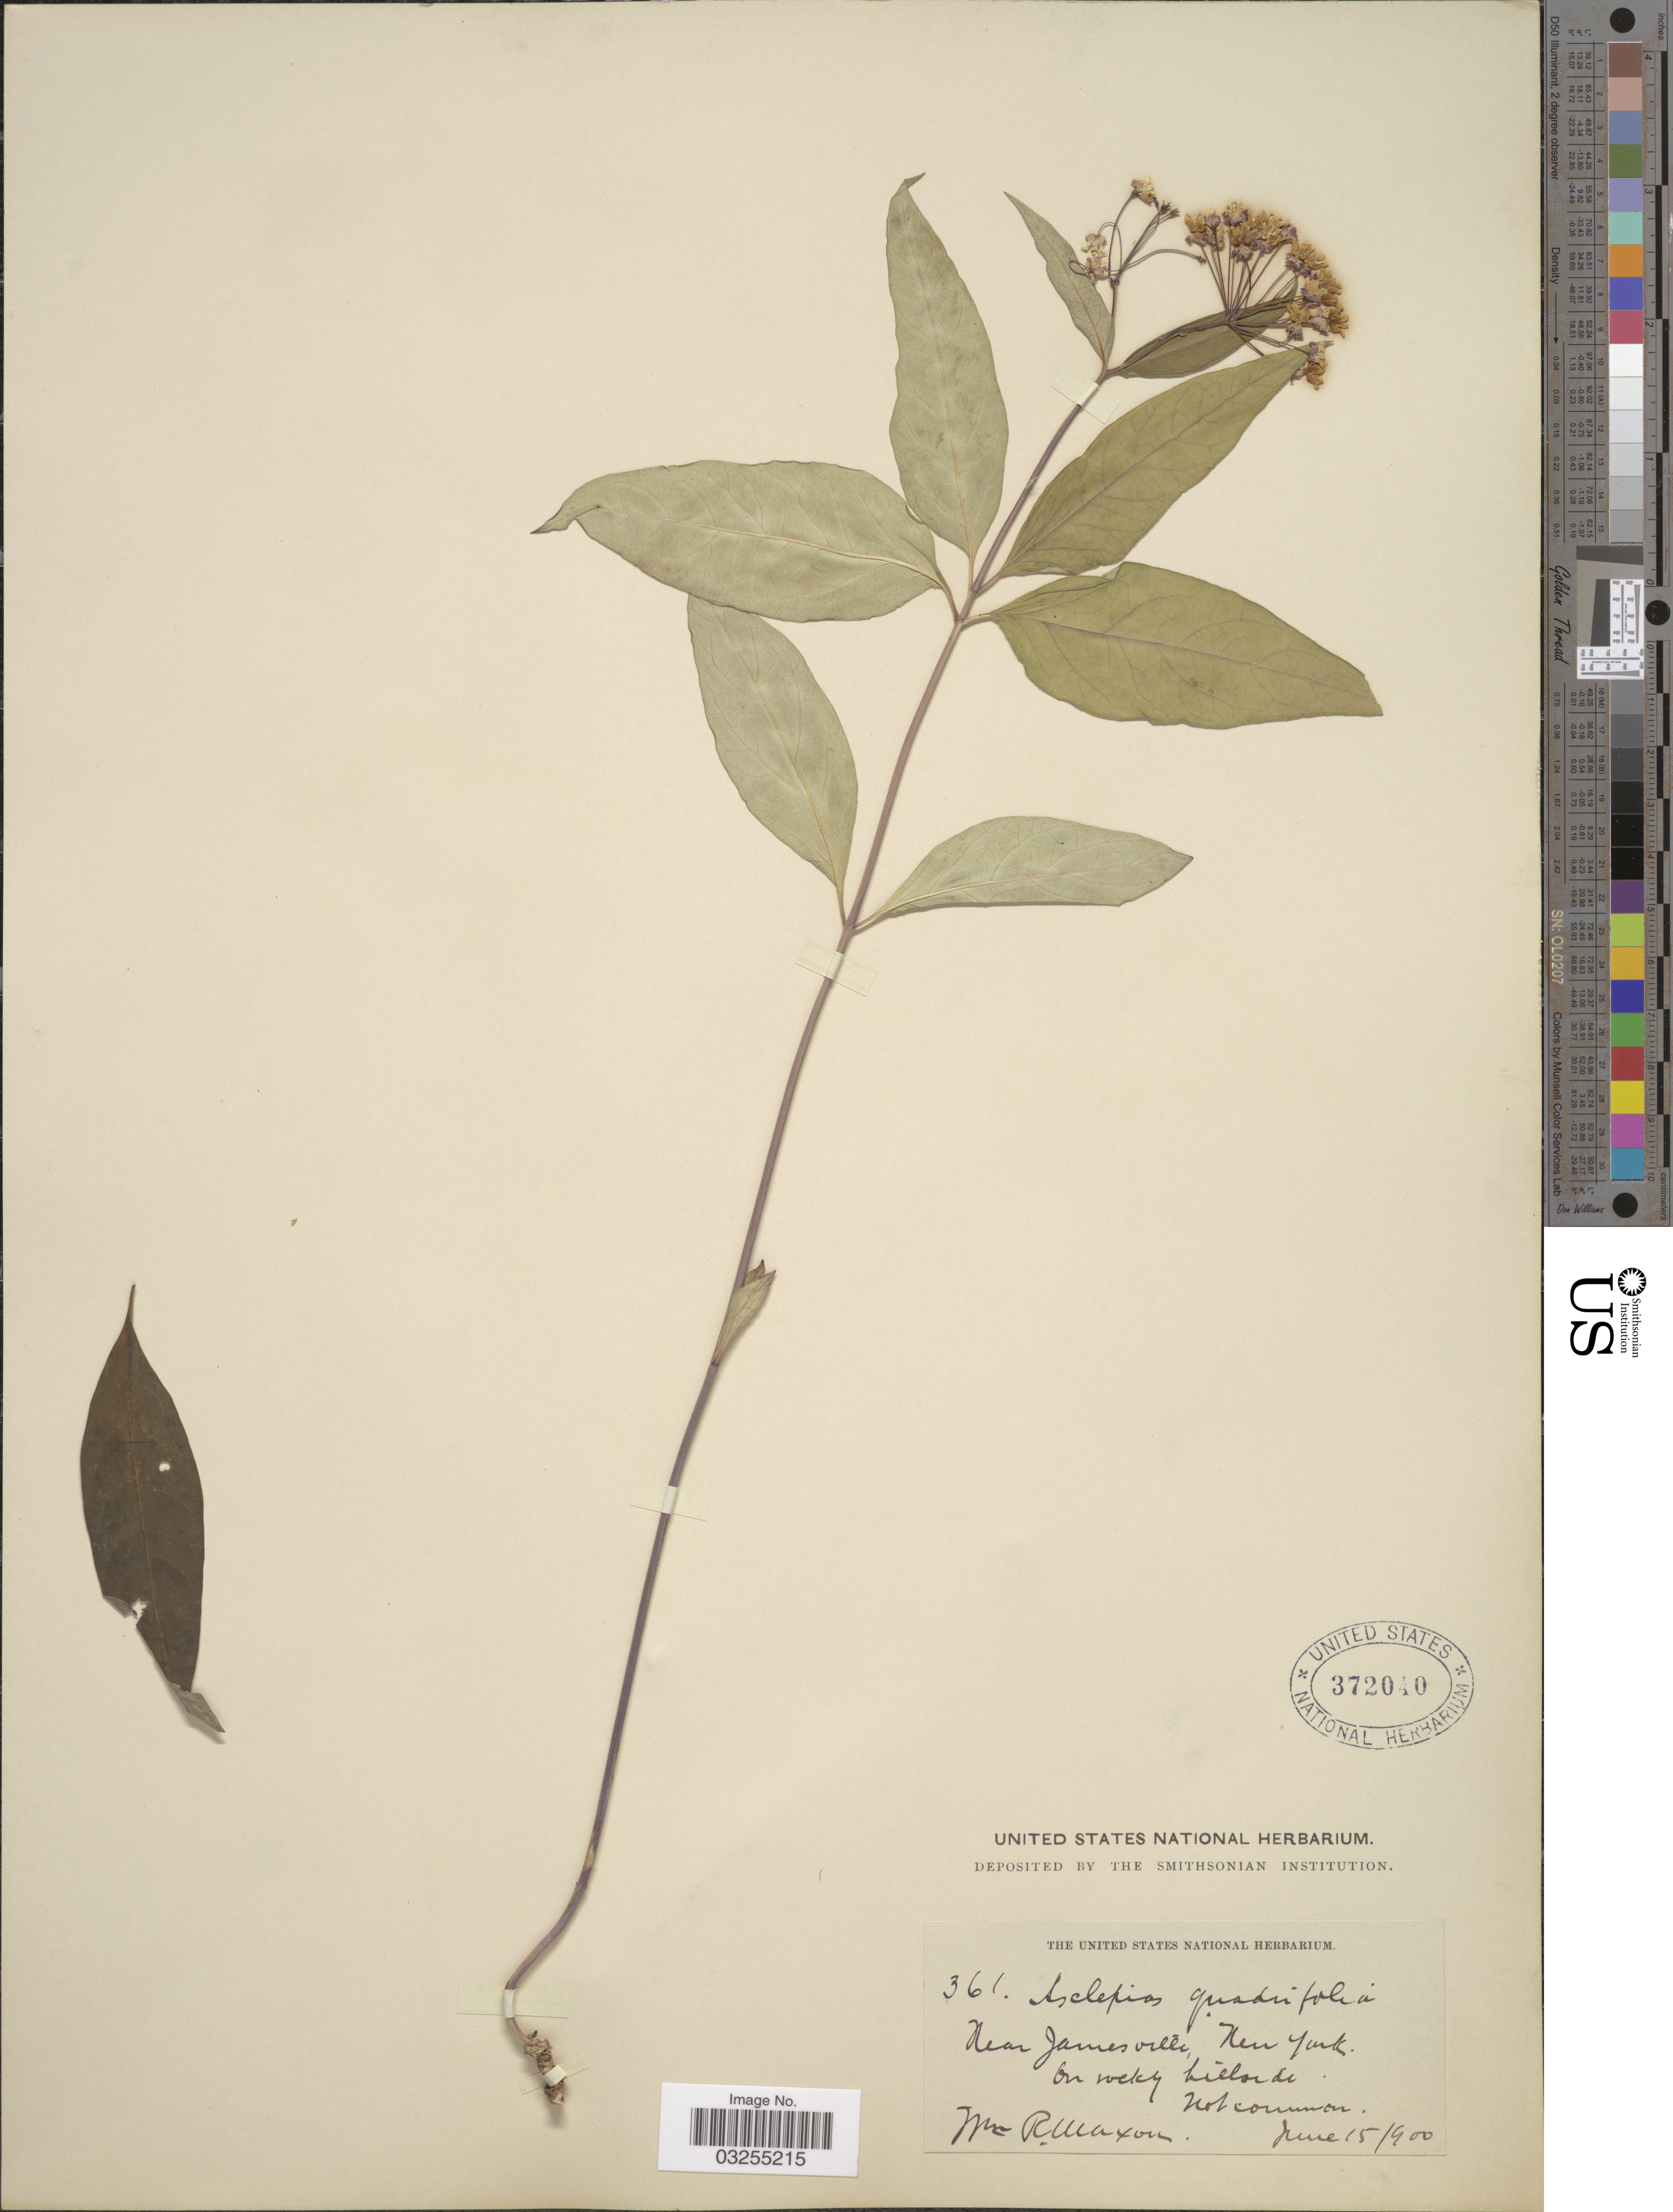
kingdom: Plantae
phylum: Tracheophyta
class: Magnoliopsida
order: Gentianales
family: Apocynaceae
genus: Asclepias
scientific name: Asclepias quadrifolia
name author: Jacq.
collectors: W. R. Maxon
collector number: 361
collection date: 1900-06-15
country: United States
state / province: New York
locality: Near Jamesville.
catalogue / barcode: US 372040